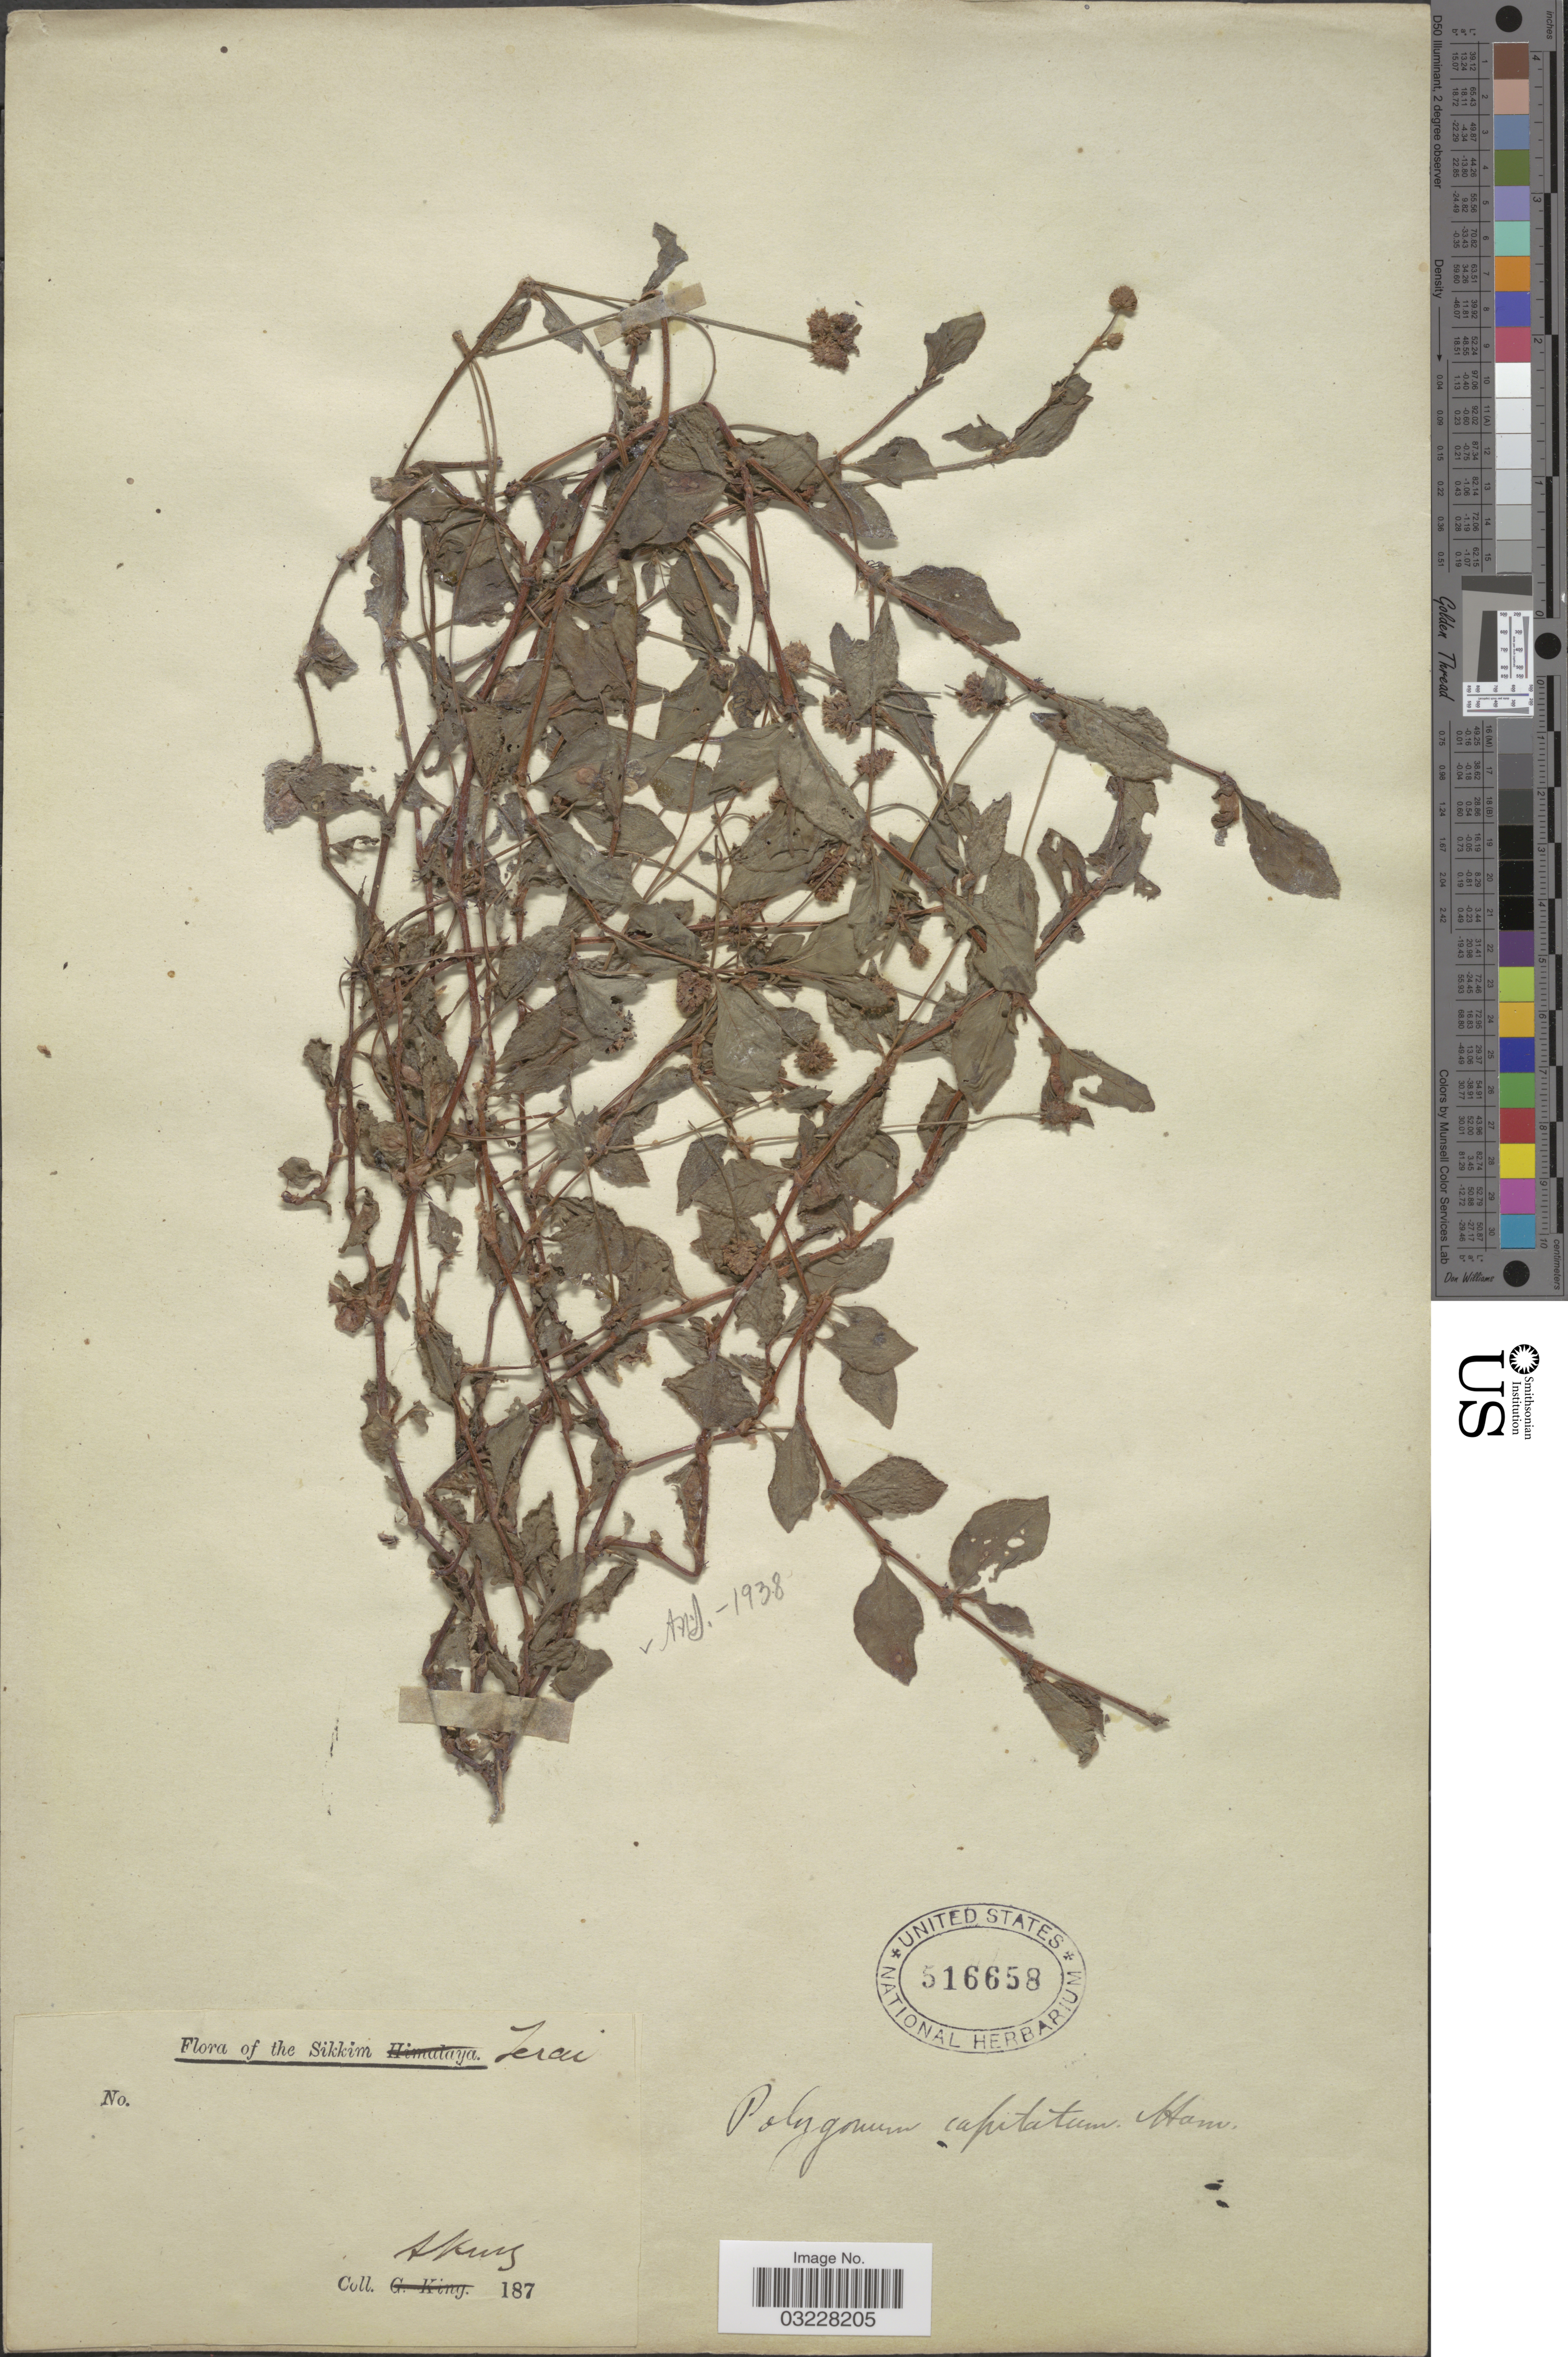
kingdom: Plantae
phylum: Tracheophyta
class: Magnoliopsida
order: Caryophyllales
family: Polygonaceae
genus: Polygonum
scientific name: Polygonum capitatum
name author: Buch.-Ham. ex D. Don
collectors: Akurs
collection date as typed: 187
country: India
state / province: Sikkim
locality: Sikkim Terai.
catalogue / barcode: US 516658